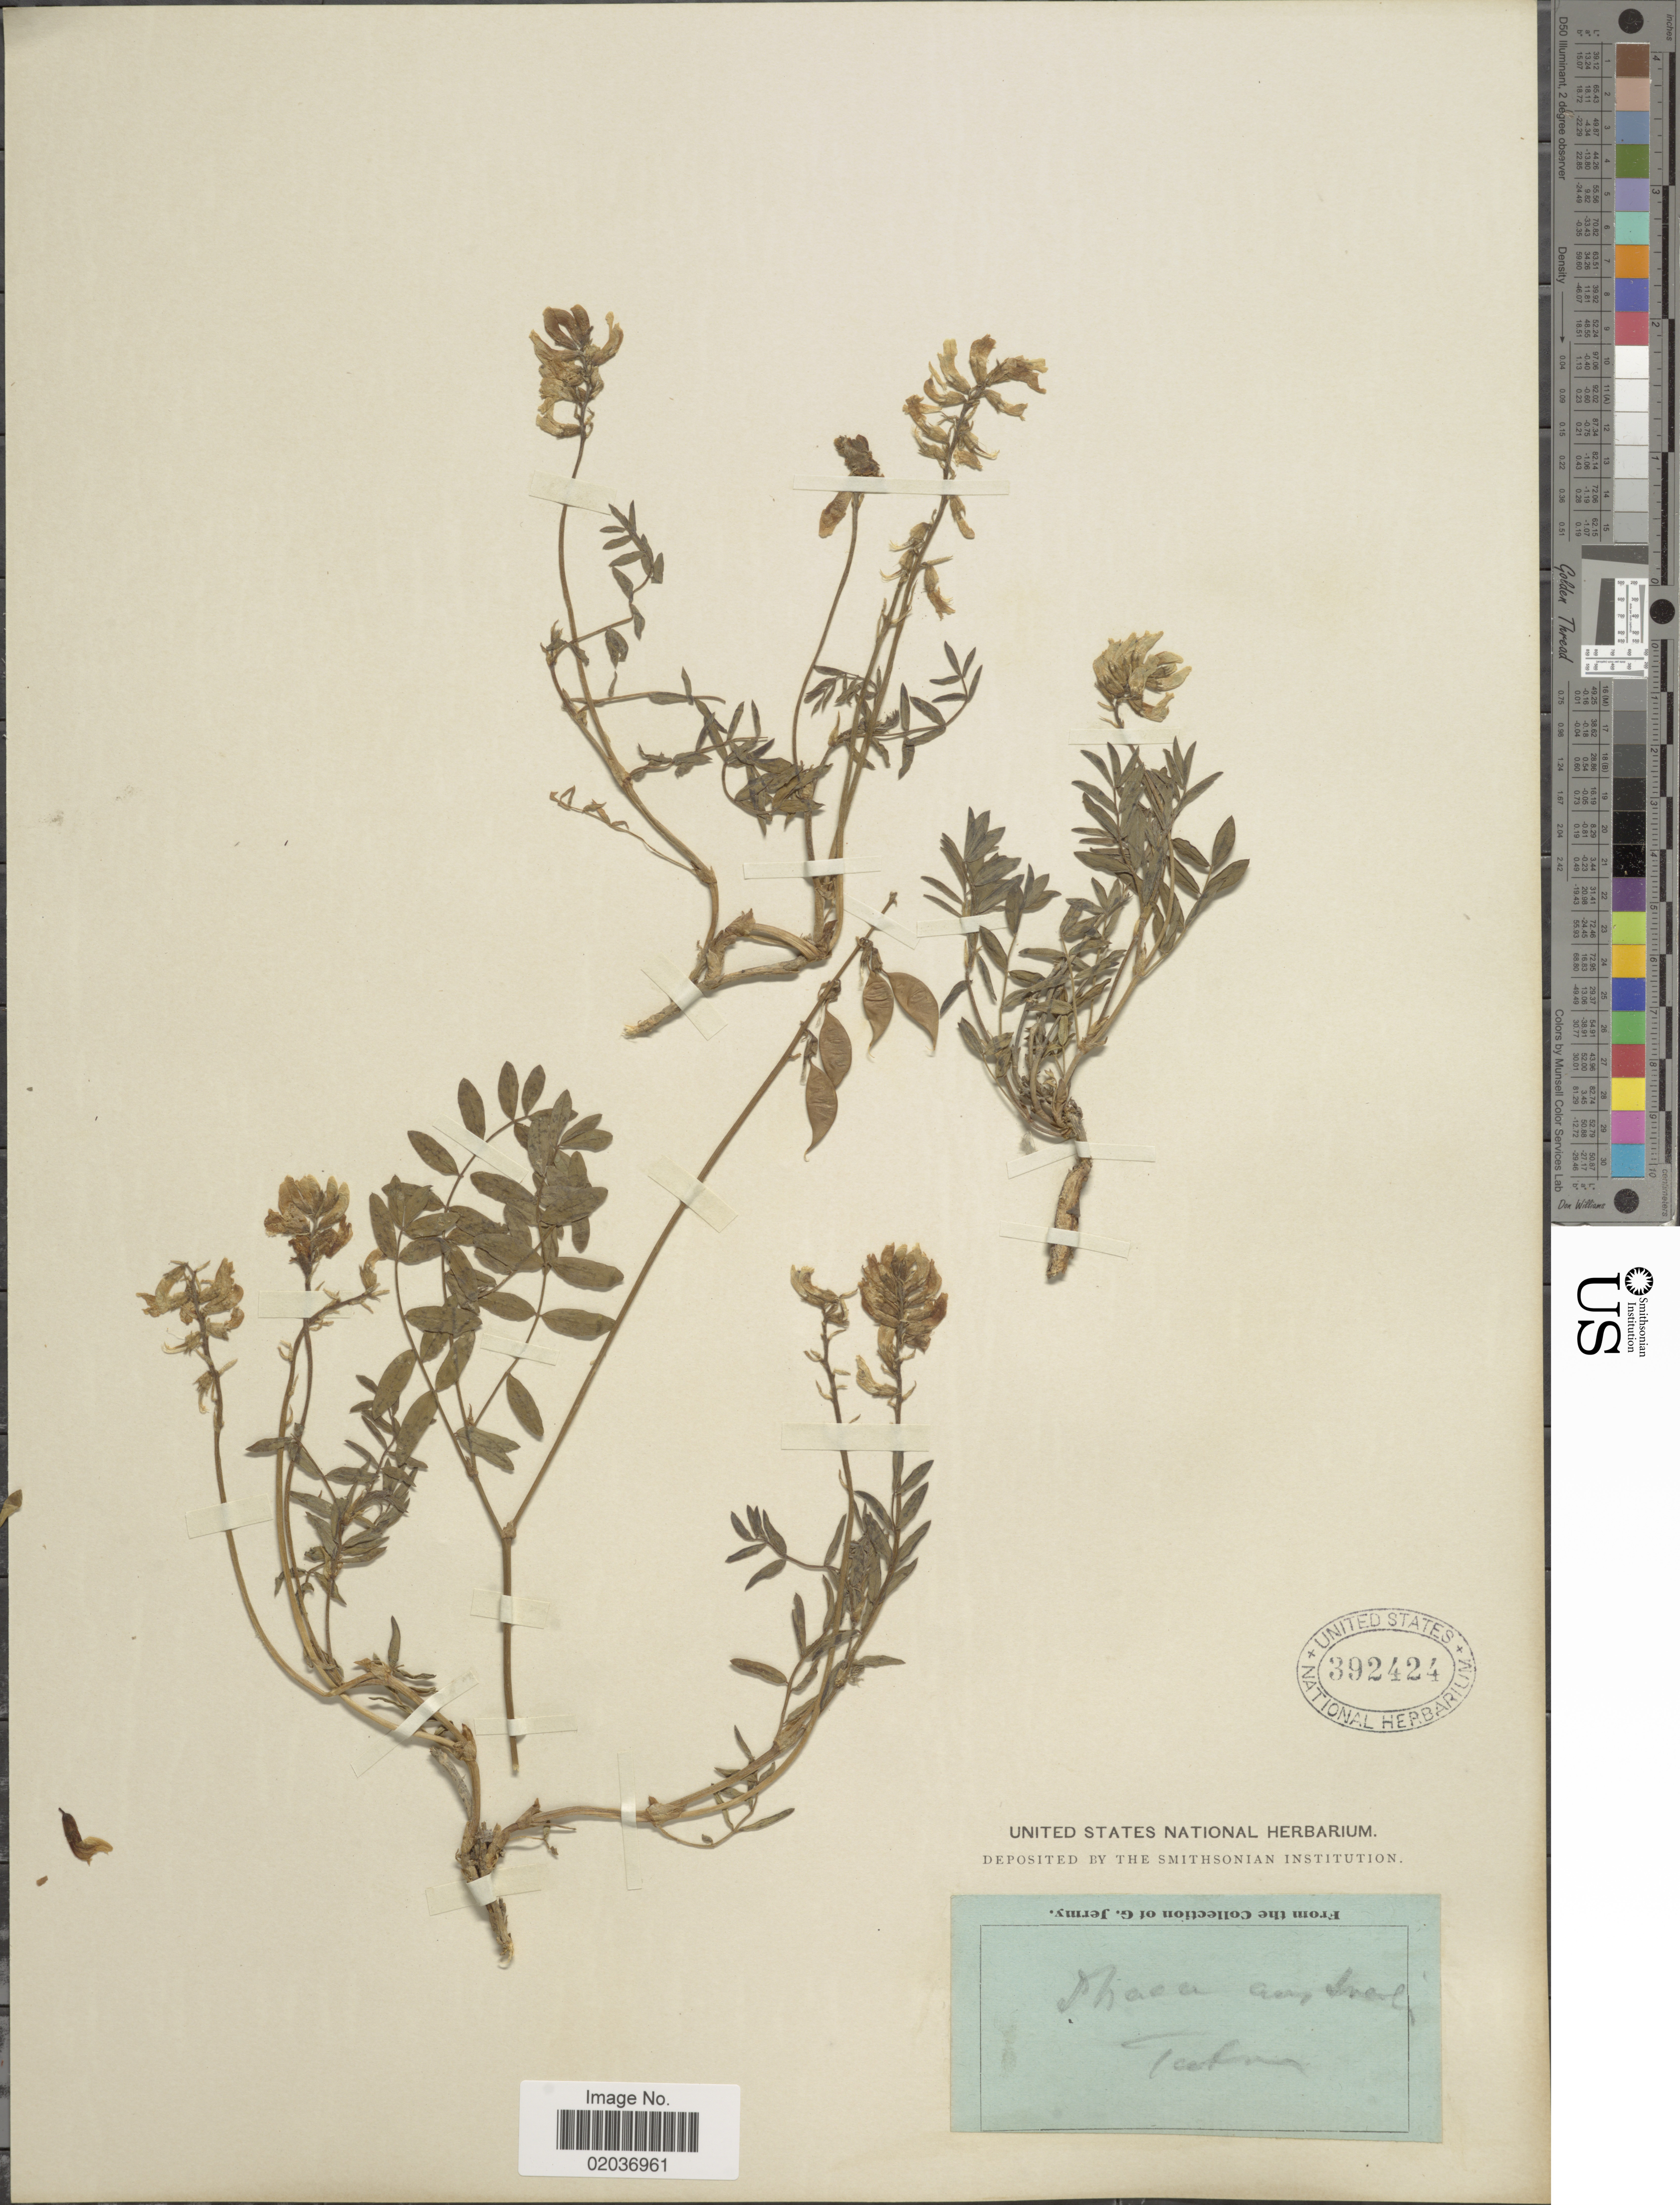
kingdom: Plantae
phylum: Tracheophyta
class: Magnoliopsida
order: Fabales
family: Fabaceae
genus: Astragalus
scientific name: Astragalus australis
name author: (L.) Lam.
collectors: G. Jermy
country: Hungary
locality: Tatua [interpreted]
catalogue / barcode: US 392424